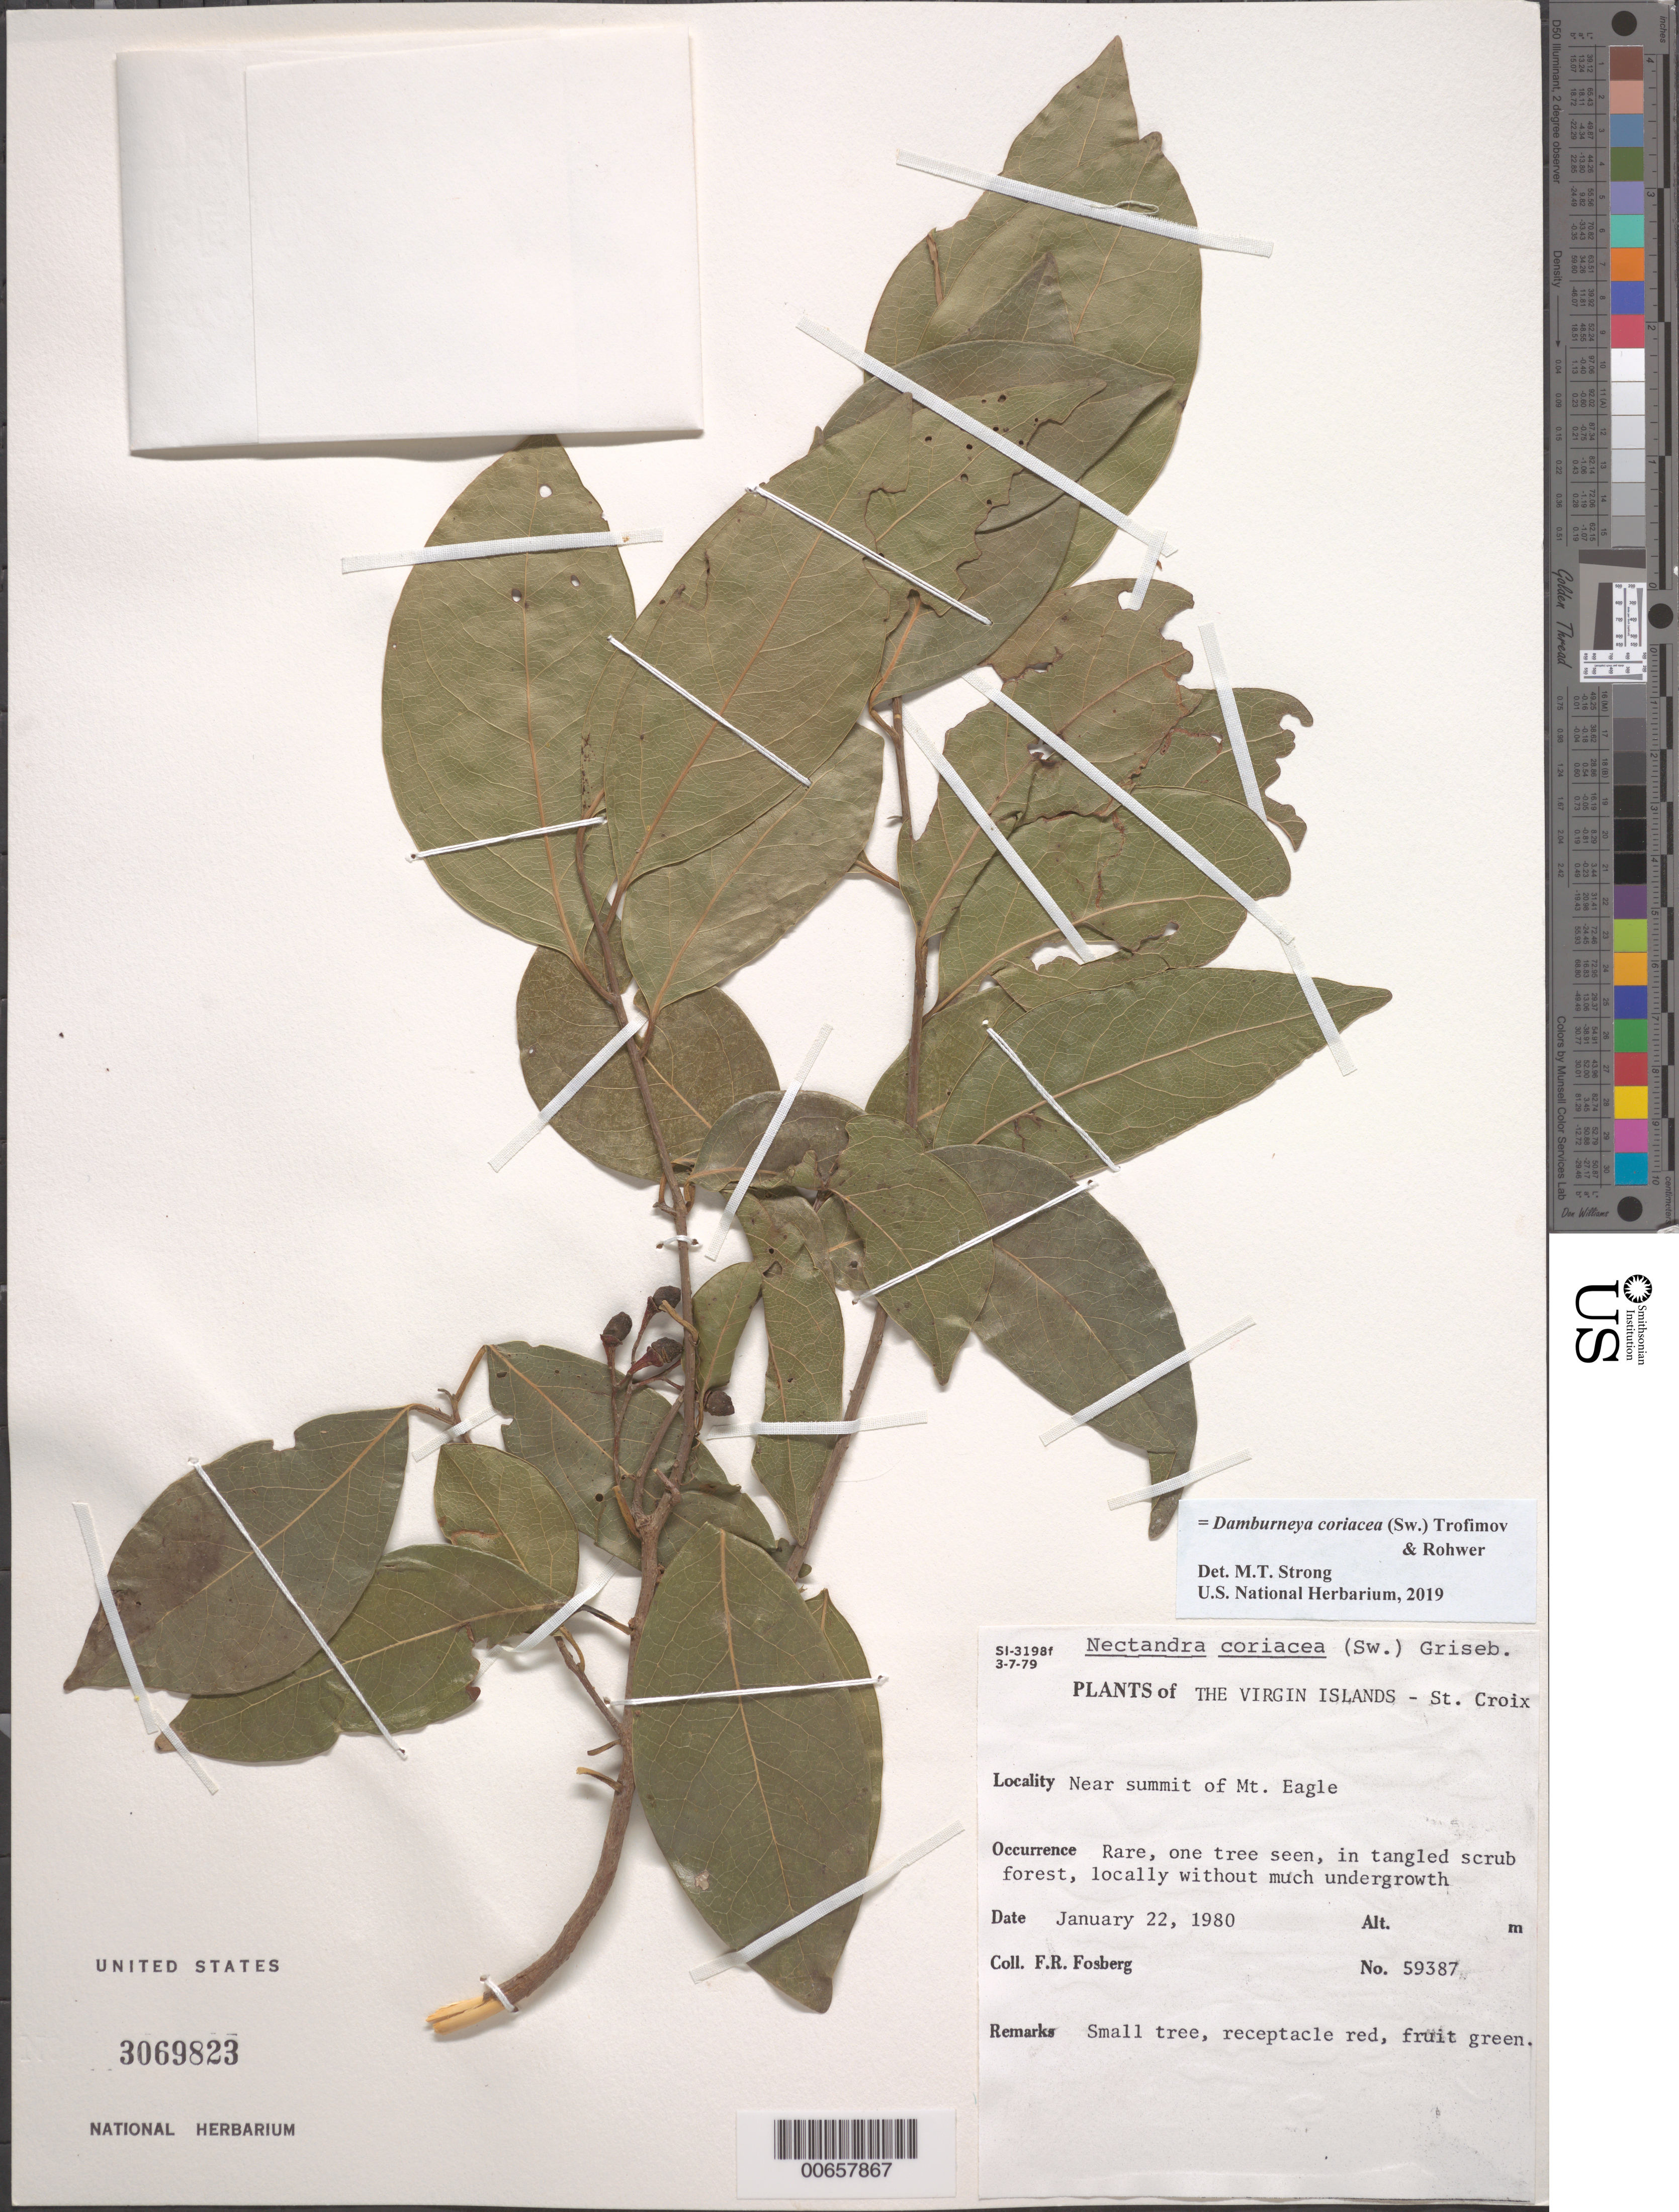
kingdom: Plantae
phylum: Tracheophyta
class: Magnoliopsida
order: Laurales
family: Lauraceae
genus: Damburneya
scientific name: Damburneya coriacea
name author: (Sw.) Trofimov & Rohwer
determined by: Strong, M. T., (US), Smithsonian Institution - National Museum of Natural History (UNITED STATES)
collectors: F. R. Fosberg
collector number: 59387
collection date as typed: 22 Jau 1980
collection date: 1980-01-22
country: U.S. Virgin Islands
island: St. Croix Island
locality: Mt. Eagle, near summit of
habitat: In tangled scrub forest, locally without much understory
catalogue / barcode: US 3069823